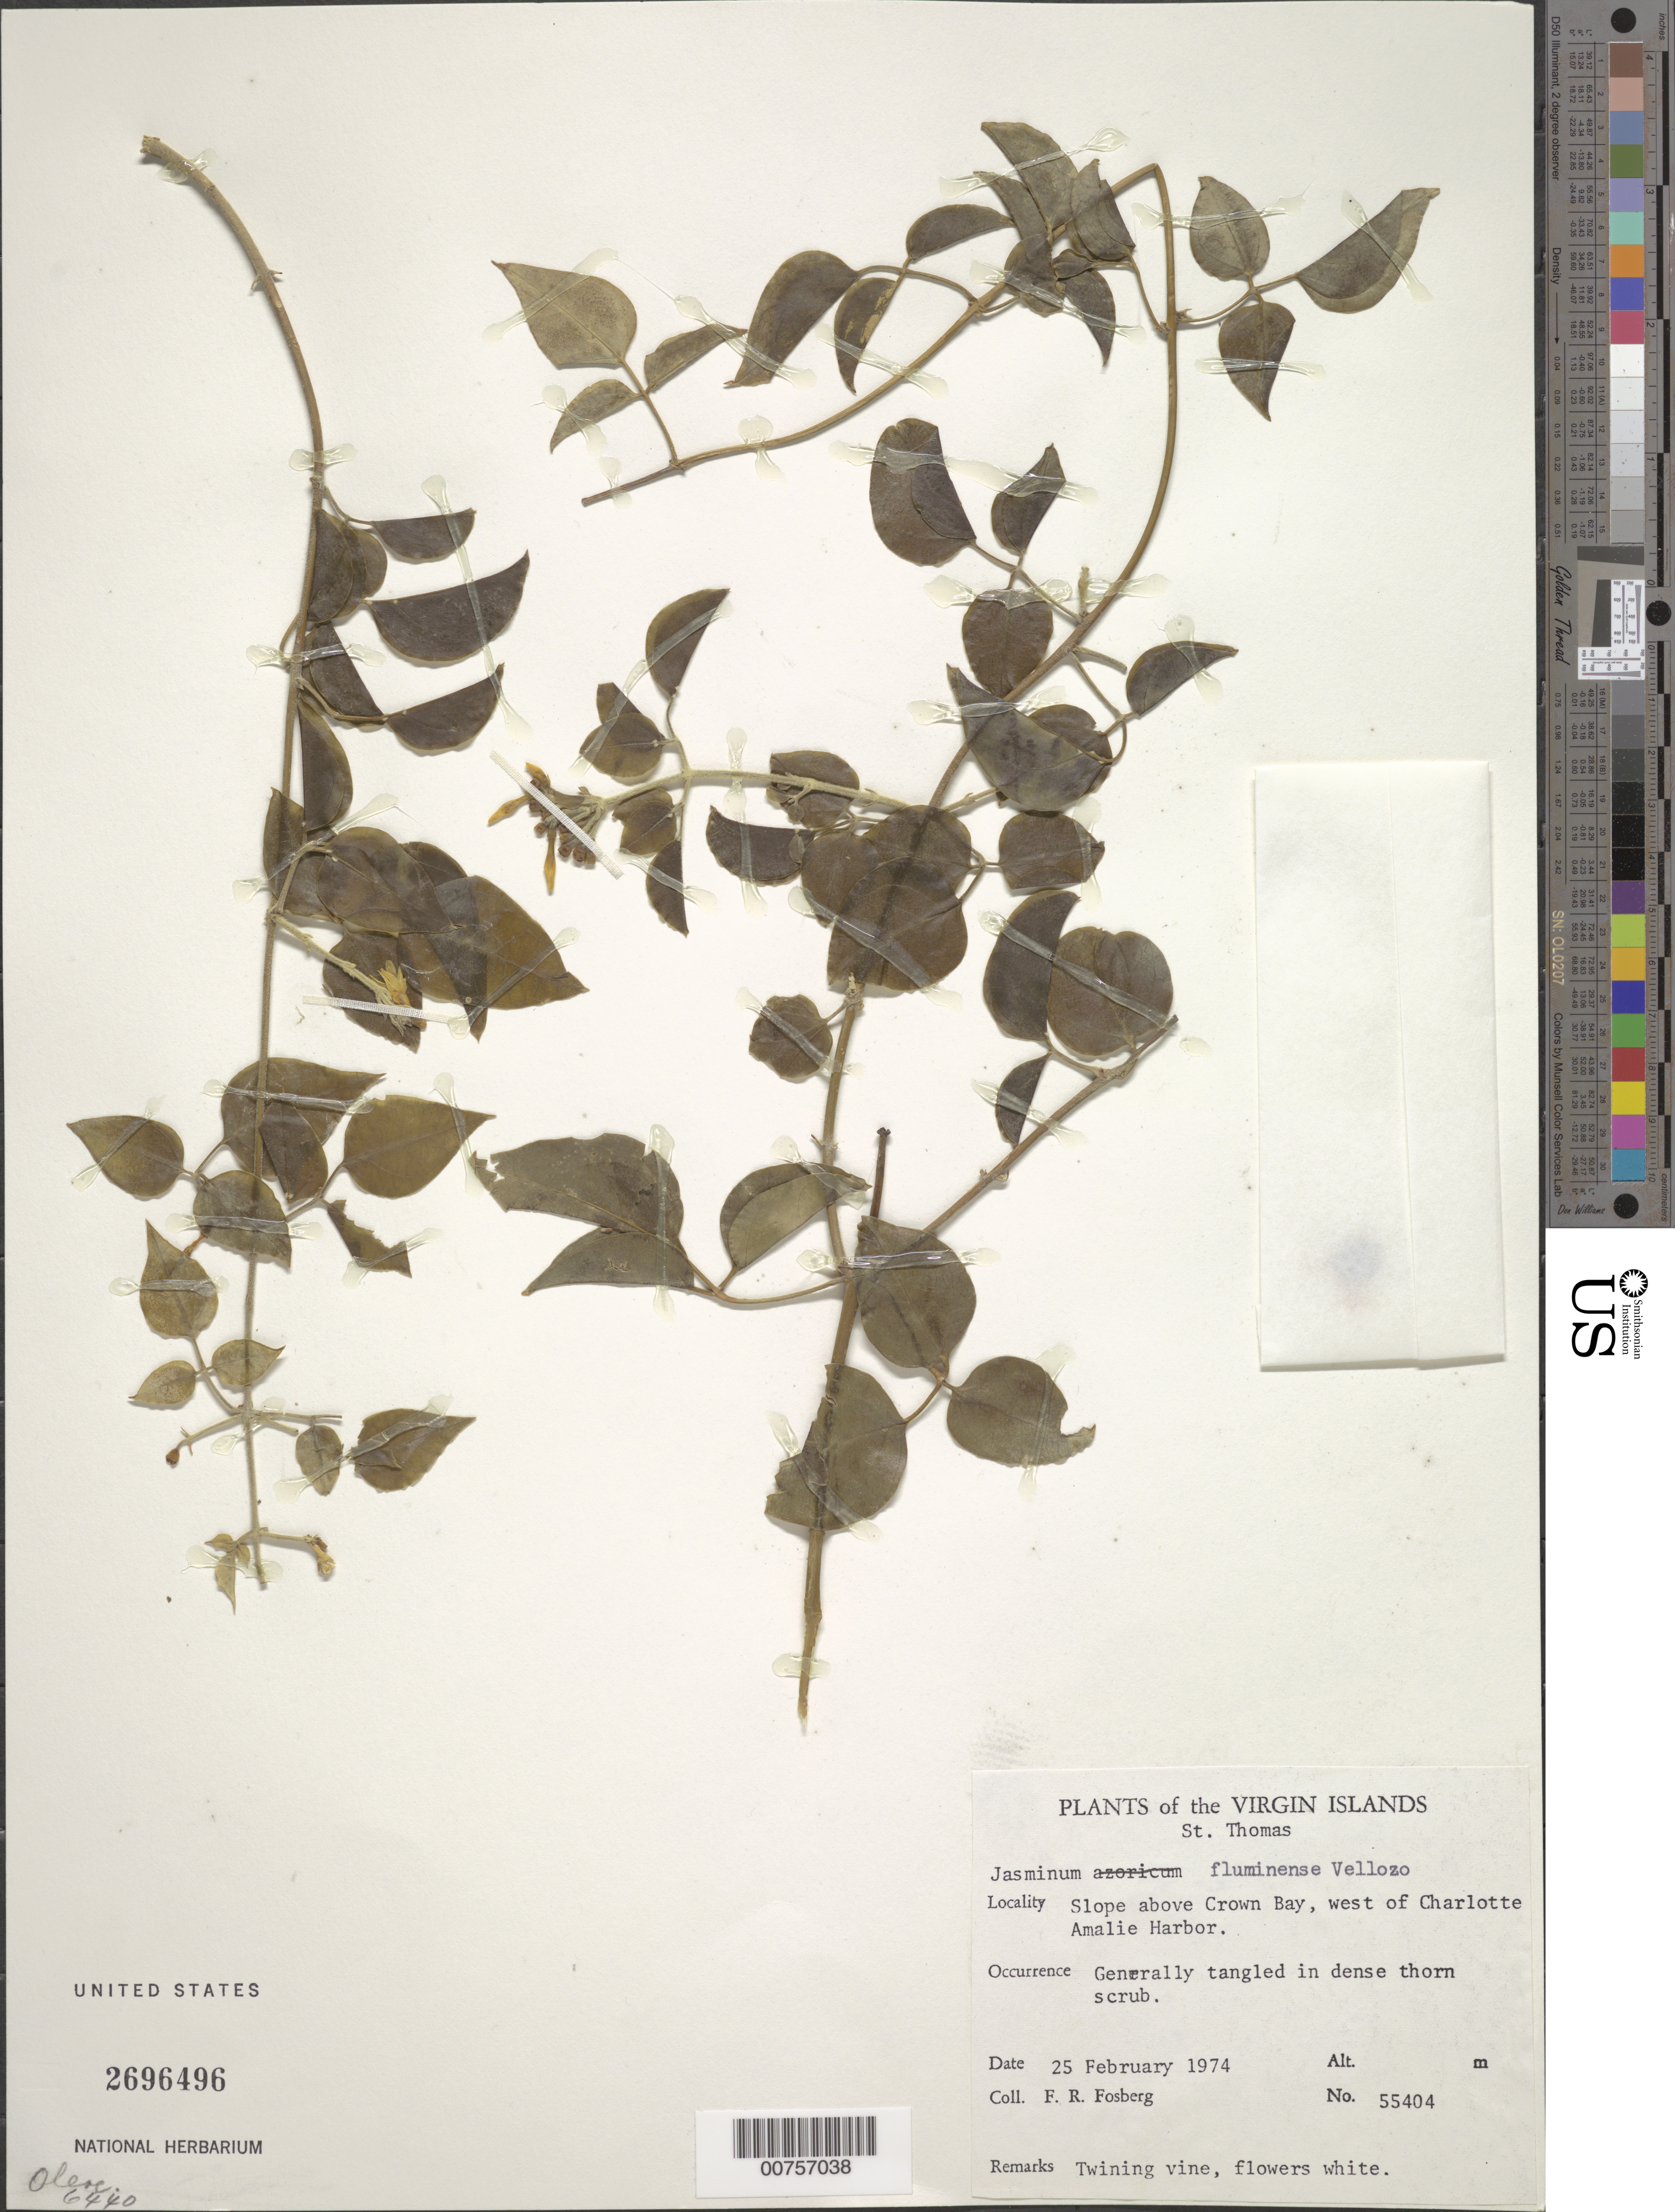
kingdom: Plantae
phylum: Tracheophyta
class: Magnoliopsida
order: Lamiales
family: Oleaceae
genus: Jasminum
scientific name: Jasminum fluminense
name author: Vell.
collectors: F. R. Fosberg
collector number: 55404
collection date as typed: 25 Feb 1974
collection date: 1974-02-25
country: U.S. Virgin Islands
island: St. Thomas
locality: Slope above Crown Bay, W of Charlotte Amalie Harbor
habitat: Generally tangled in dense thorn scrub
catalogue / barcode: US 2696496